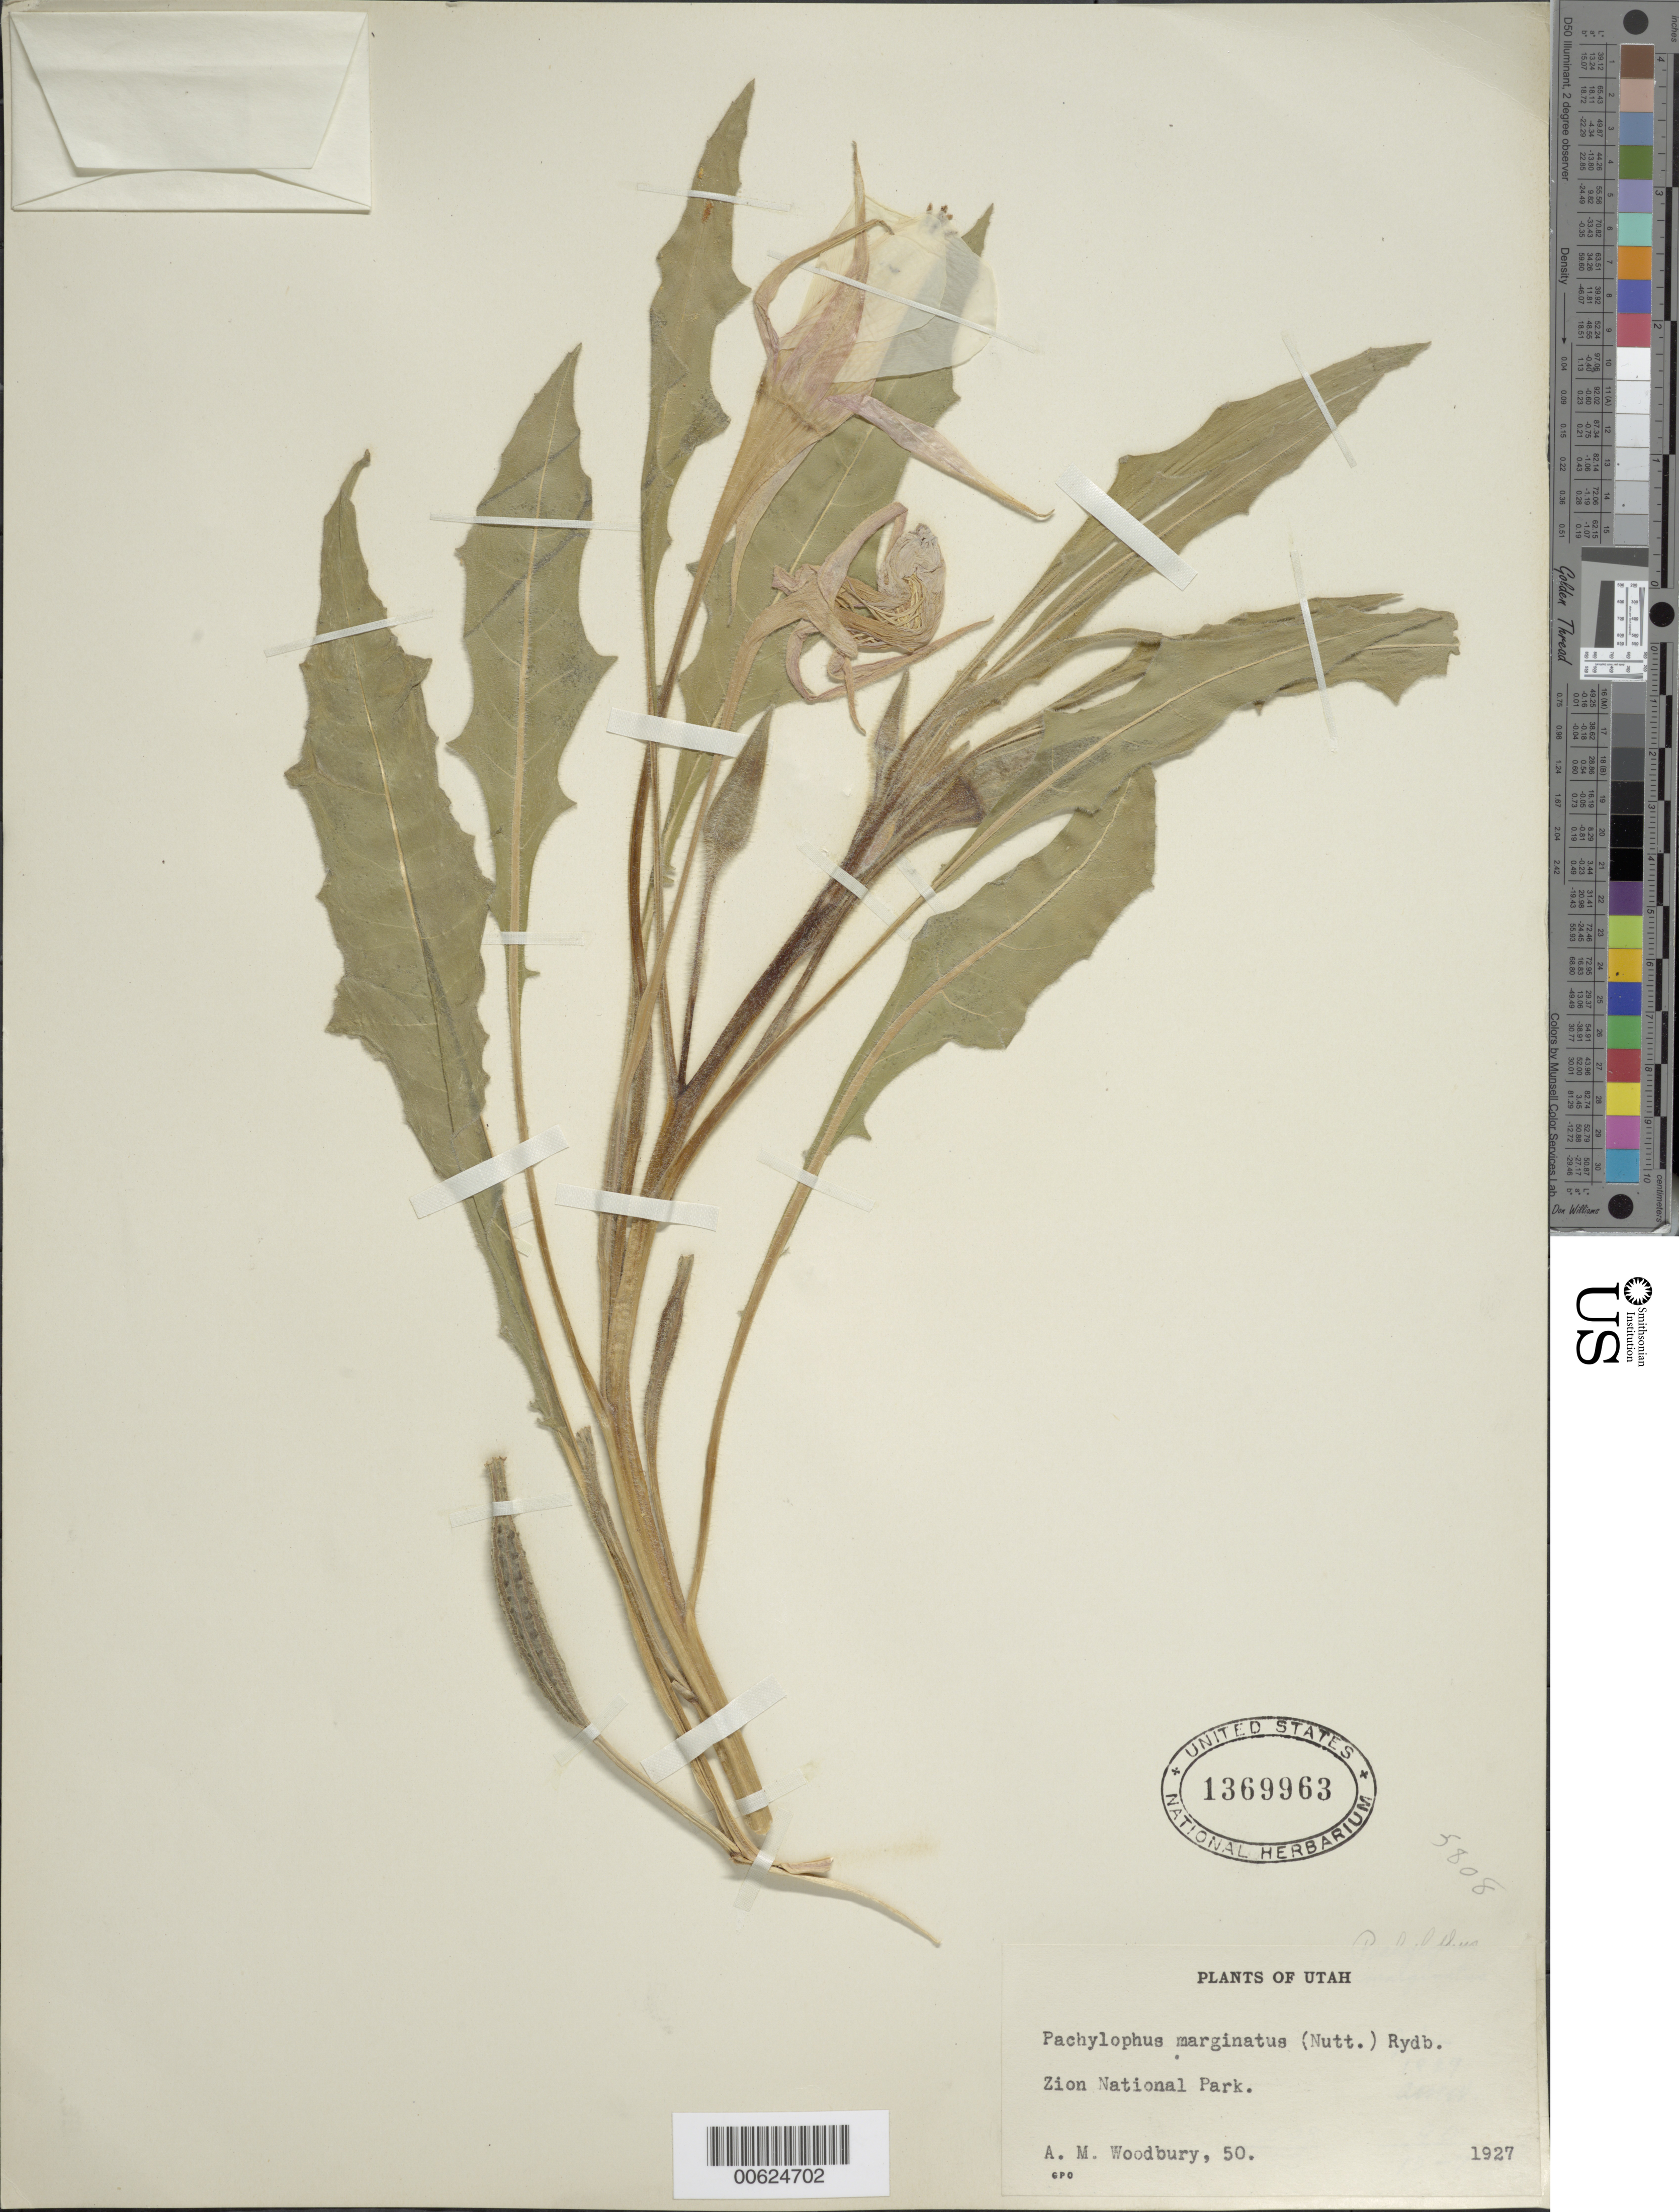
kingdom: Plantae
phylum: Tracheophyta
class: Magnoliopsida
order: Myrtales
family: Onagraceae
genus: Oenothera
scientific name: Oenothera cespitosa subsp. marginata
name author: (Nutt. ex Hook. & Arn.) Munz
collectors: A. M. Woodbury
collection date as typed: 1927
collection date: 1927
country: United States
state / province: Utah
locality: Zion National Park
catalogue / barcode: US 1369963